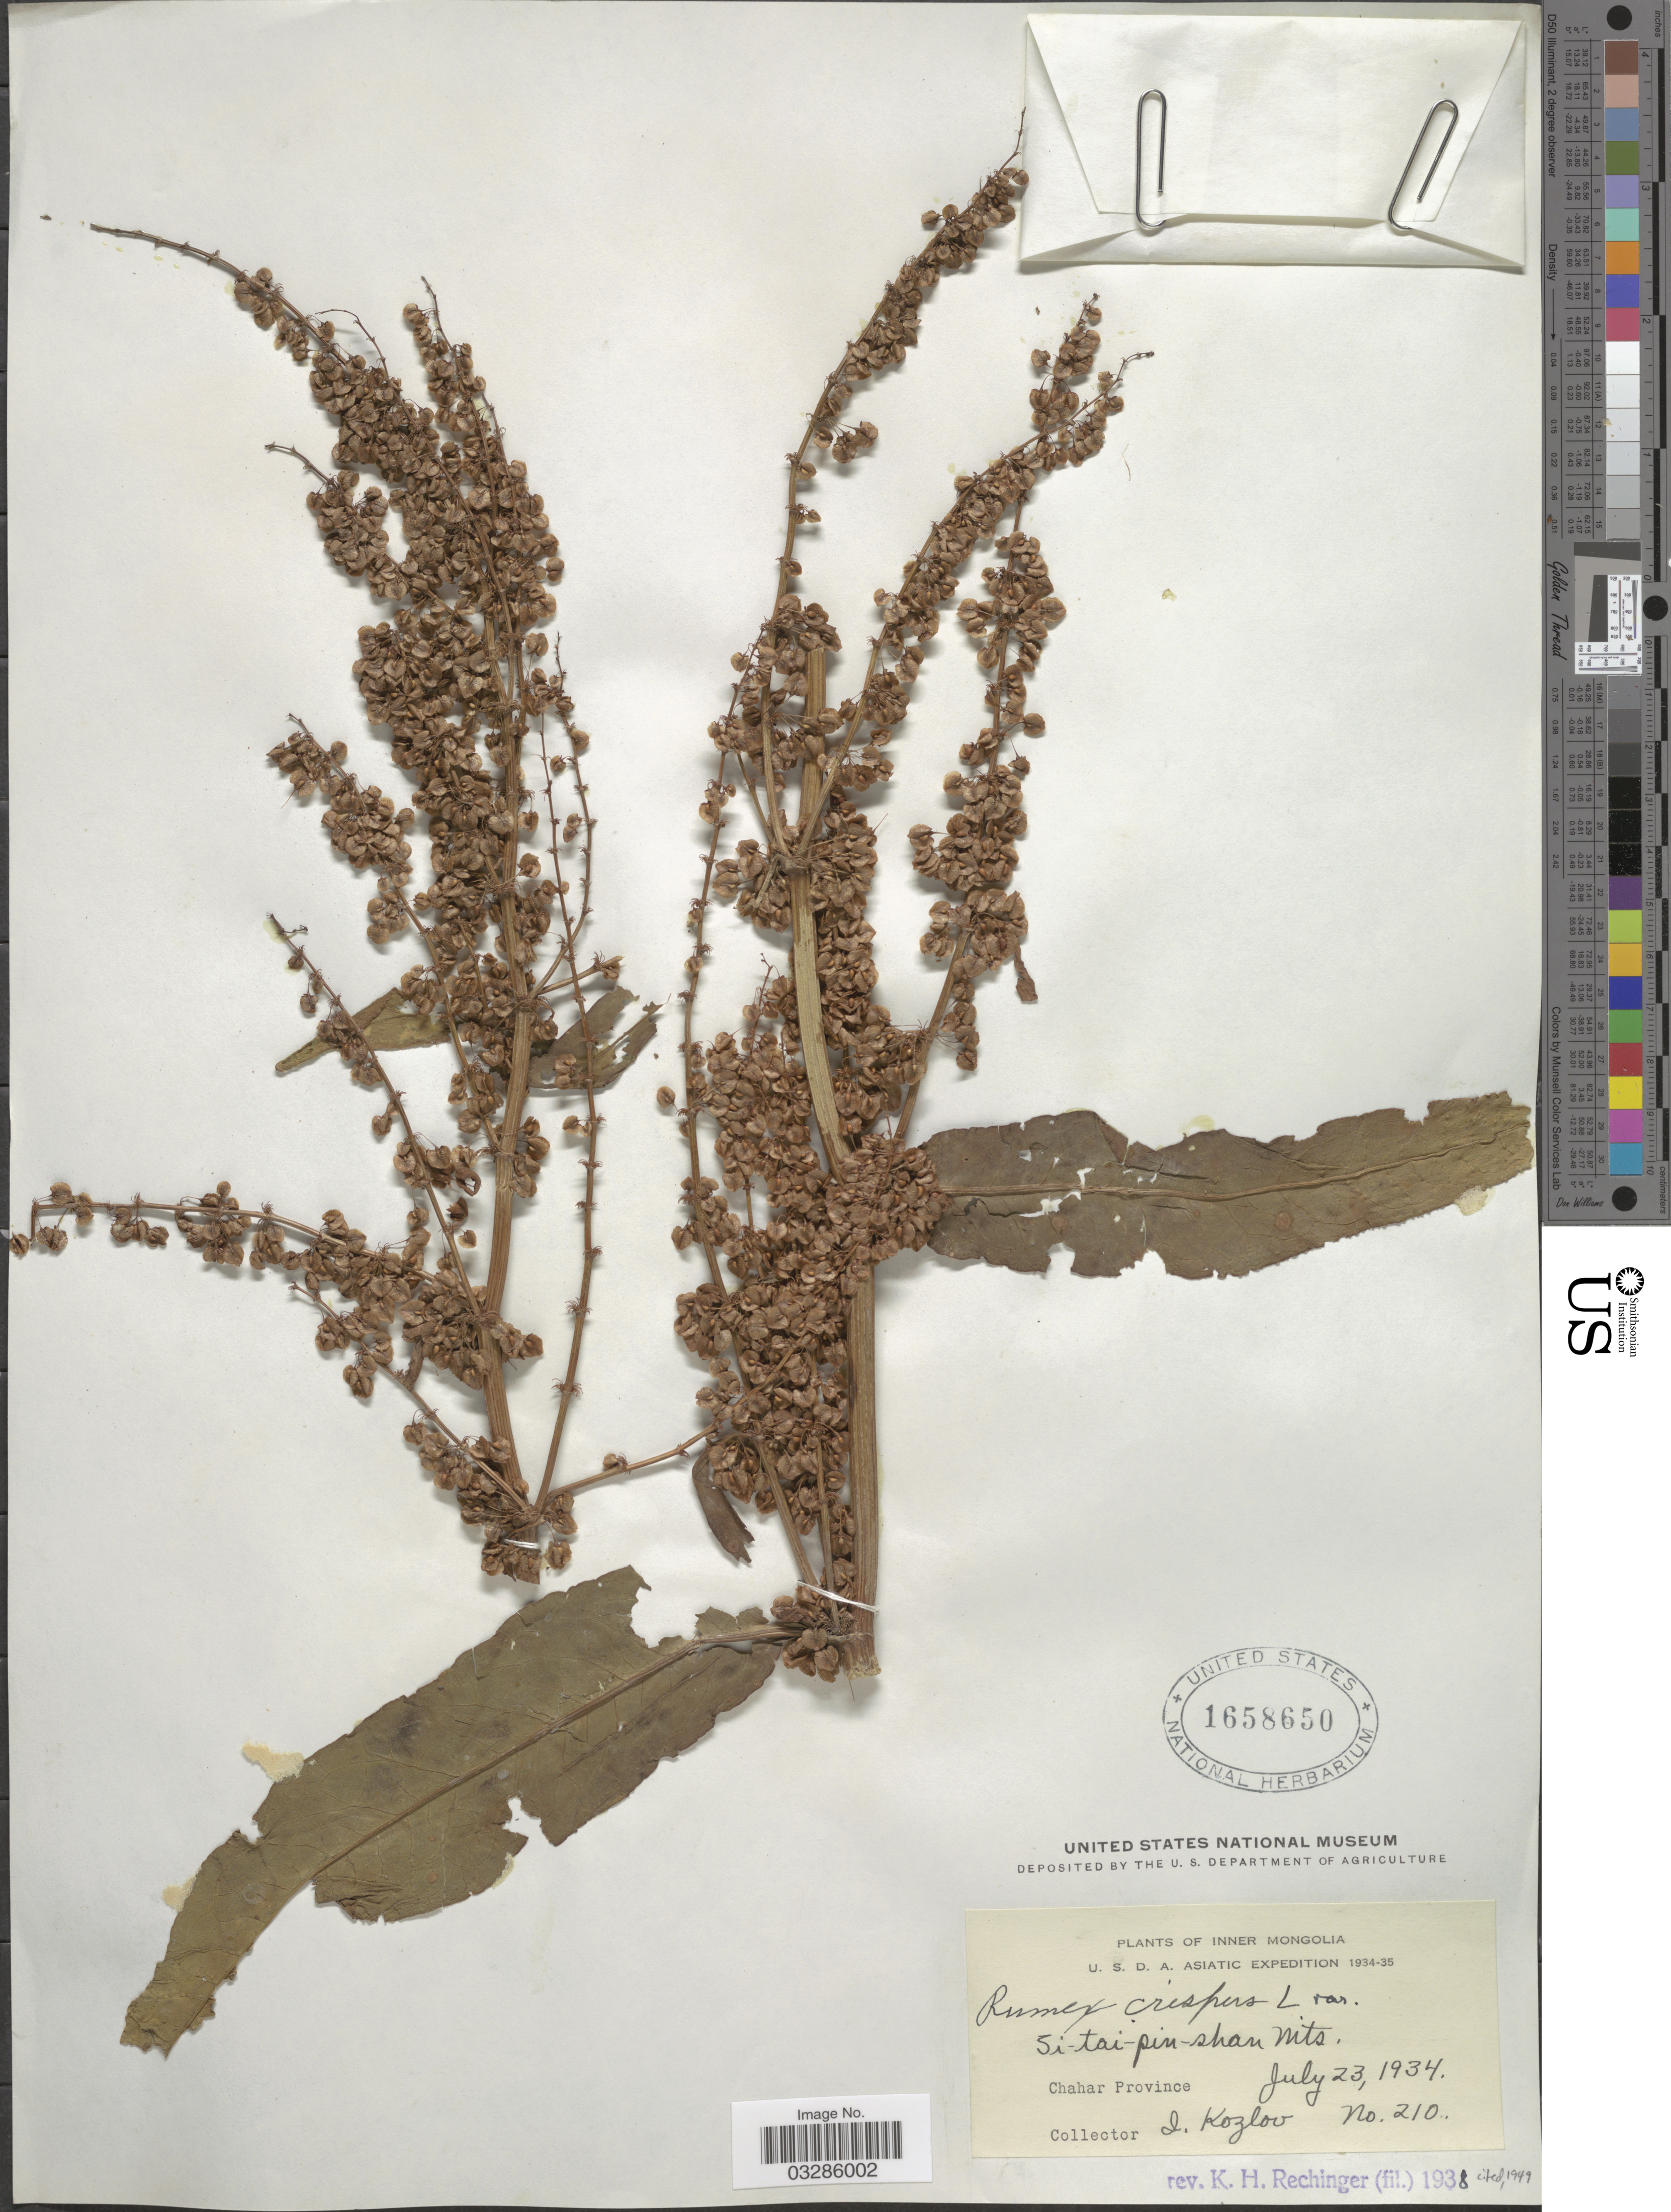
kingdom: Plantae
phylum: Tracheophyta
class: Magnoliopsida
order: Caryophyllales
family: Polygonaceae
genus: Rumex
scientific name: Rumex crispus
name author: L.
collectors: I. Kozlov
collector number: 210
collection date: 1934-07-23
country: China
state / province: Nei Monggol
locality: Inner Mongolia, Si-tai-pin-shan Mts., Chahar Province.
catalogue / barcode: US 1658650